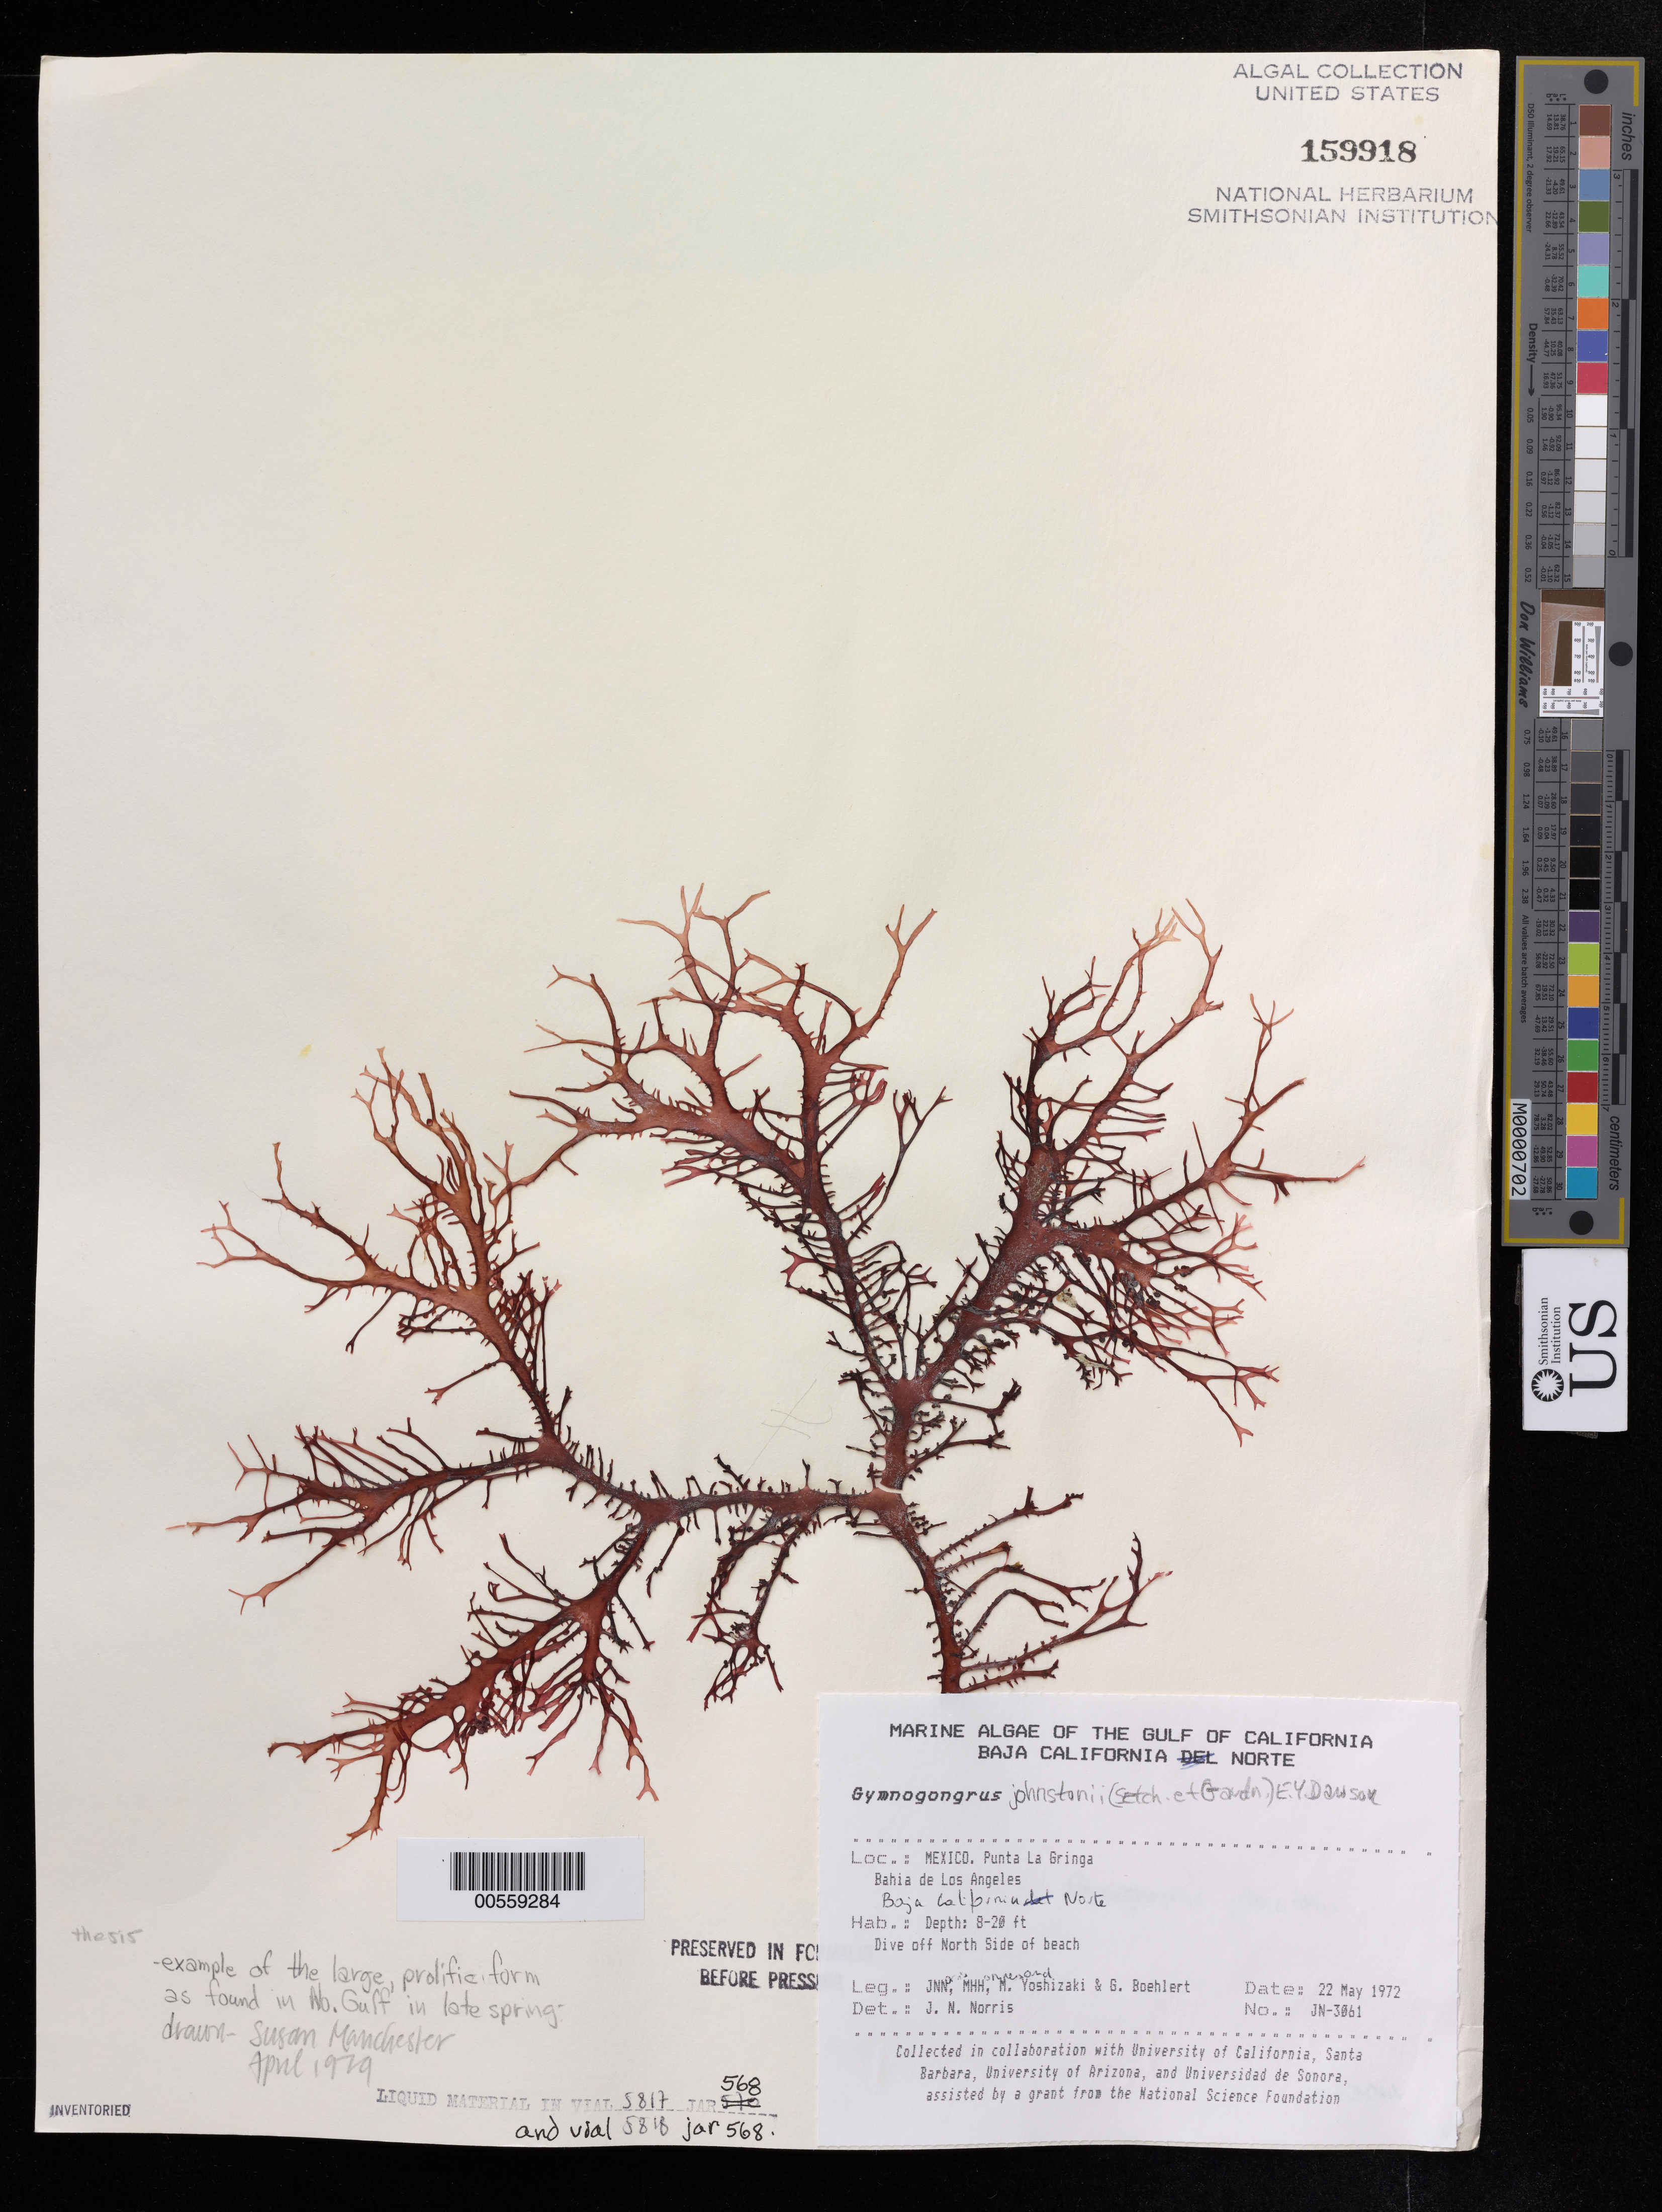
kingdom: Plantae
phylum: Rhodophyta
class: Florideophyceae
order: Gigartinales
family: Phyllophoraceae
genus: Gymnogongrus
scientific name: Gymnogongrus johnstonii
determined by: Norris, James N.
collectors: J. N. Norris, M. H. Hommersand, M. Yoshizaki & G. Boehlert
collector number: JN-3061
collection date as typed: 22 May 1972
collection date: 1972-05-22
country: Mexico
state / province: Baja California Norte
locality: Punta La Gringa, Bahia de los Angeles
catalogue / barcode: US 159918